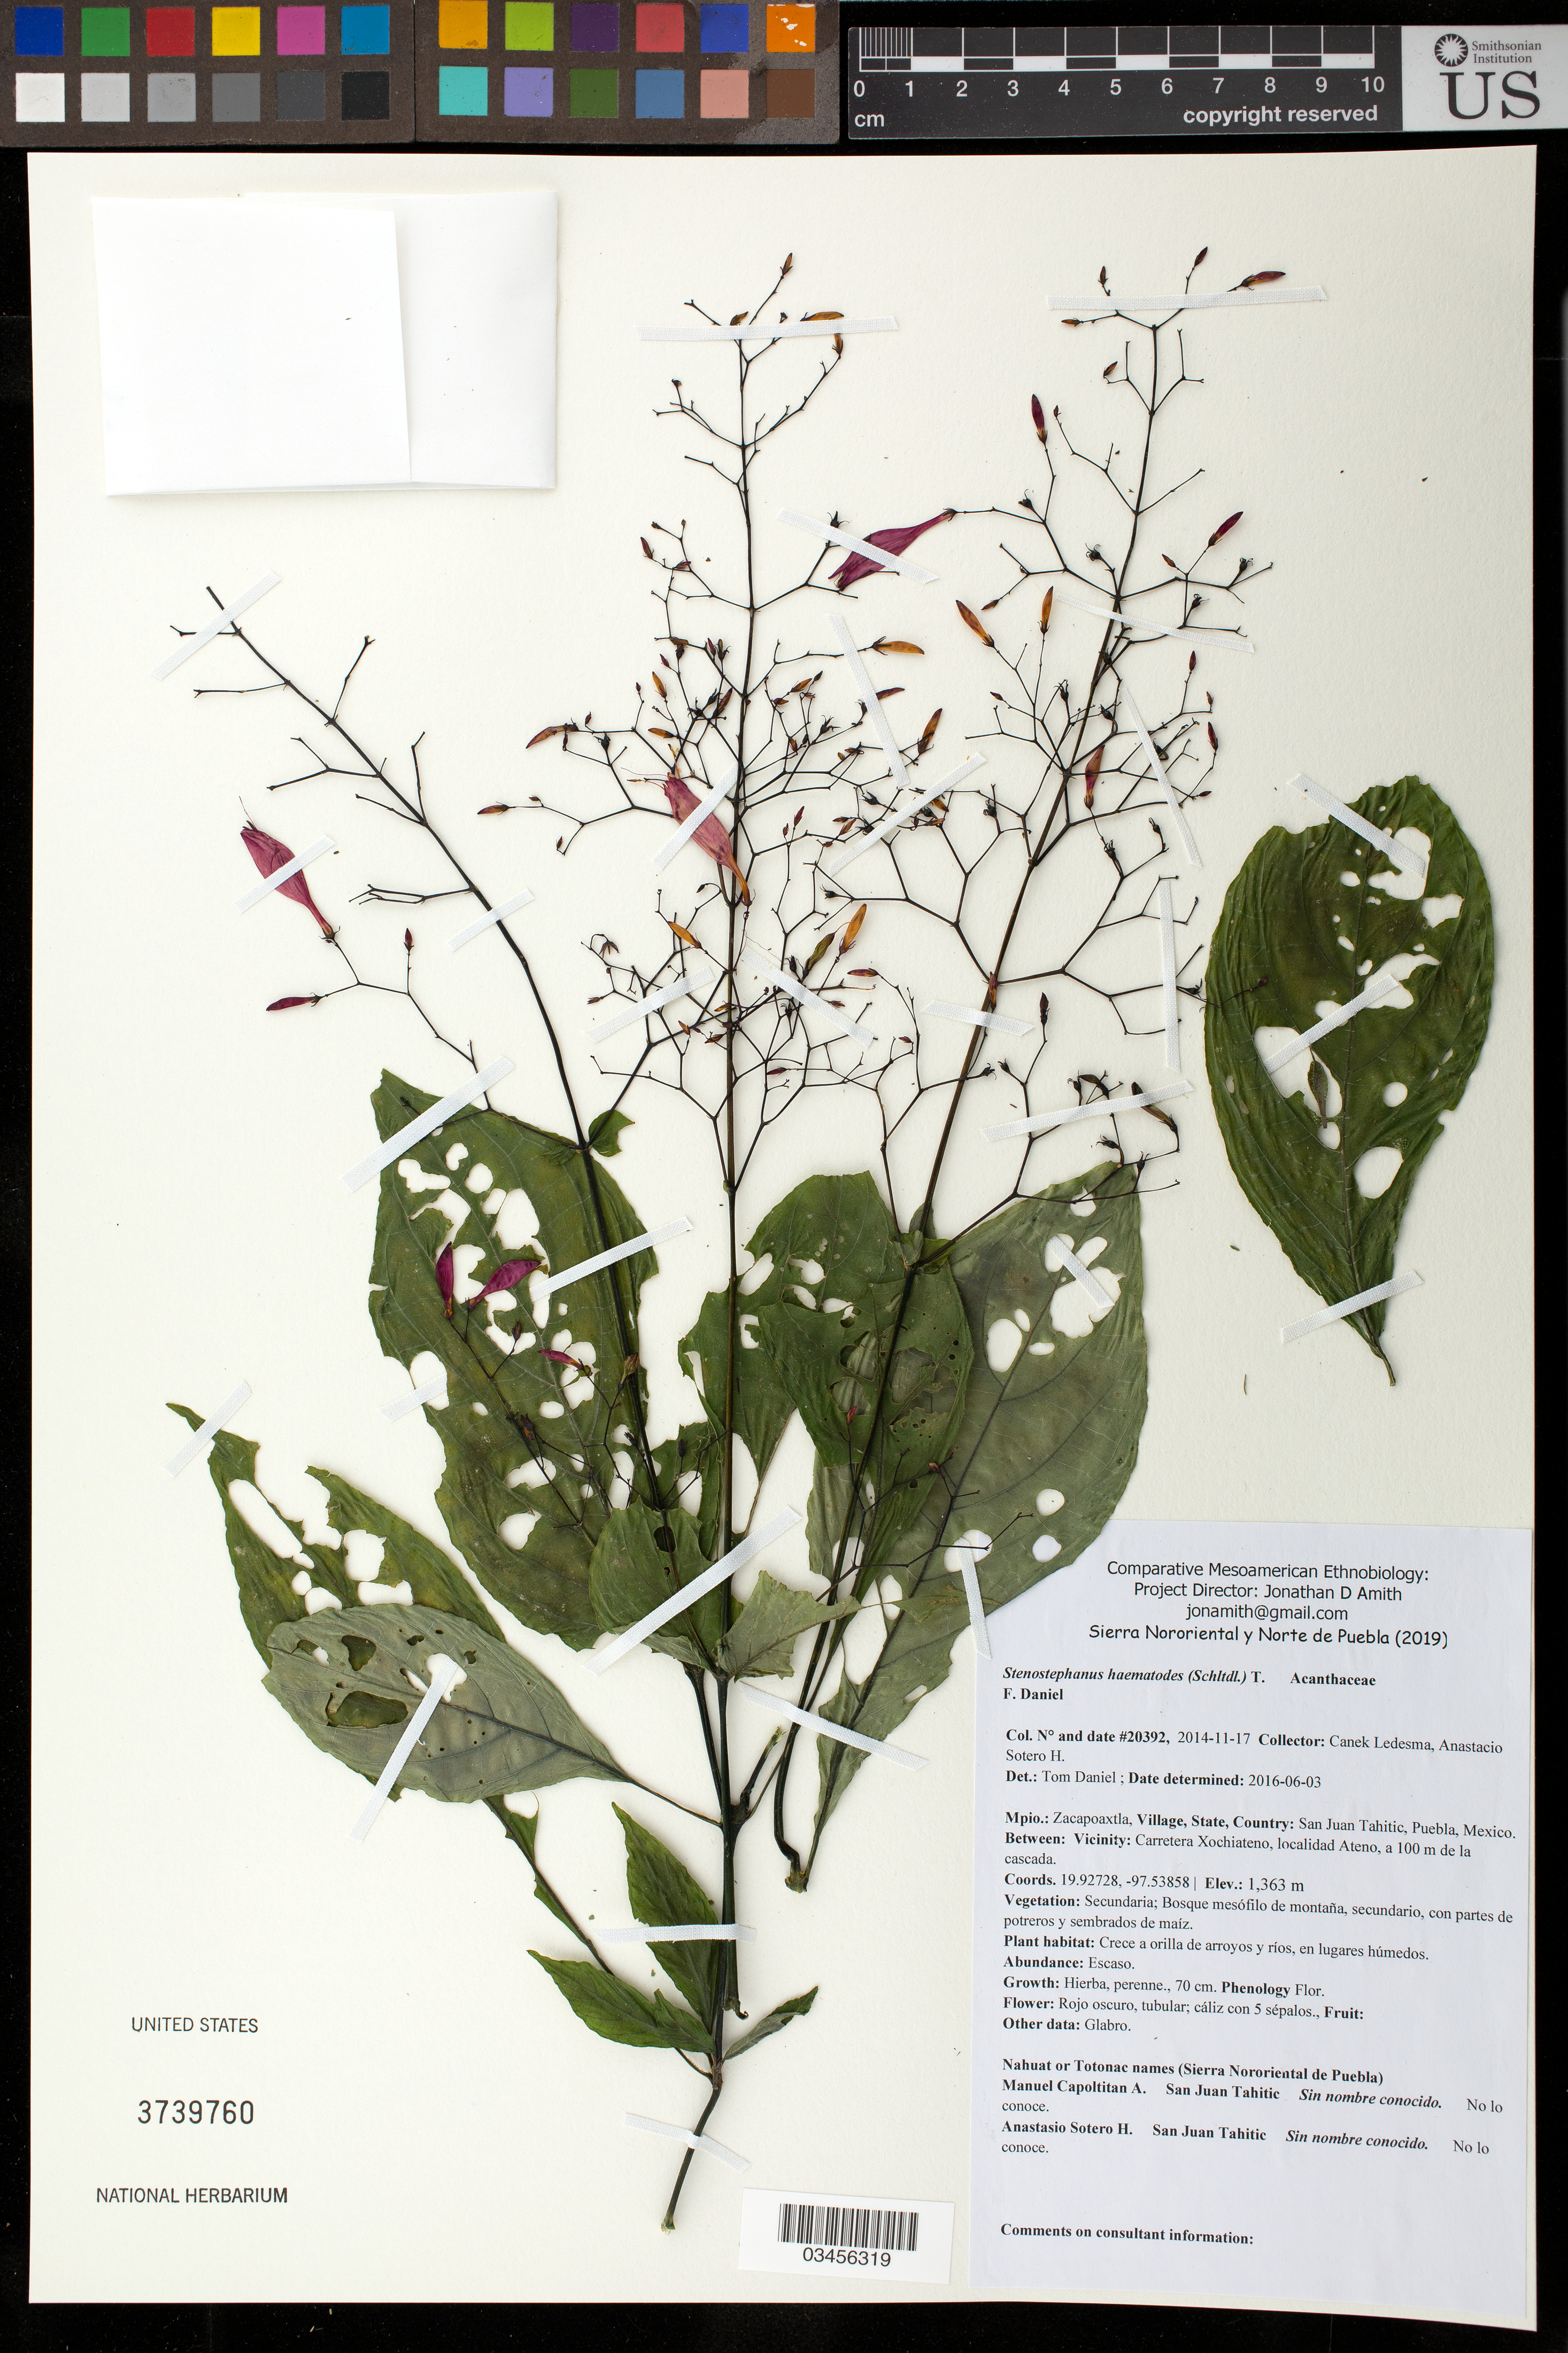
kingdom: Plantae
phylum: Tracheophyta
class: Magnoliopsida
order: Lamiales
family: Acanthaceae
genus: Stenostephanus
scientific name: Stenostephanus haematodes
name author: (Schltdl.) T.F. Daniel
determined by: Daniel, T.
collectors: Canek Ledesma C.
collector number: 20392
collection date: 2014-11-17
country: México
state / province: Puebla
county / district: Zacapoaxtla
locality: PUEBLO: San Juan Tahitic; LOCALIDAD EXACTA: Carretera Xochiateno, localidad Ateno, a 100 m de la cascada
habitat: Bosque mesófilo de montaña, secundario, con partes de potreros y sembradíos de maíz; crece a orilla de arroyos y ríos, en lugares húmedos.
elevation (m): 1363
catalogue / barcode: US 3739760